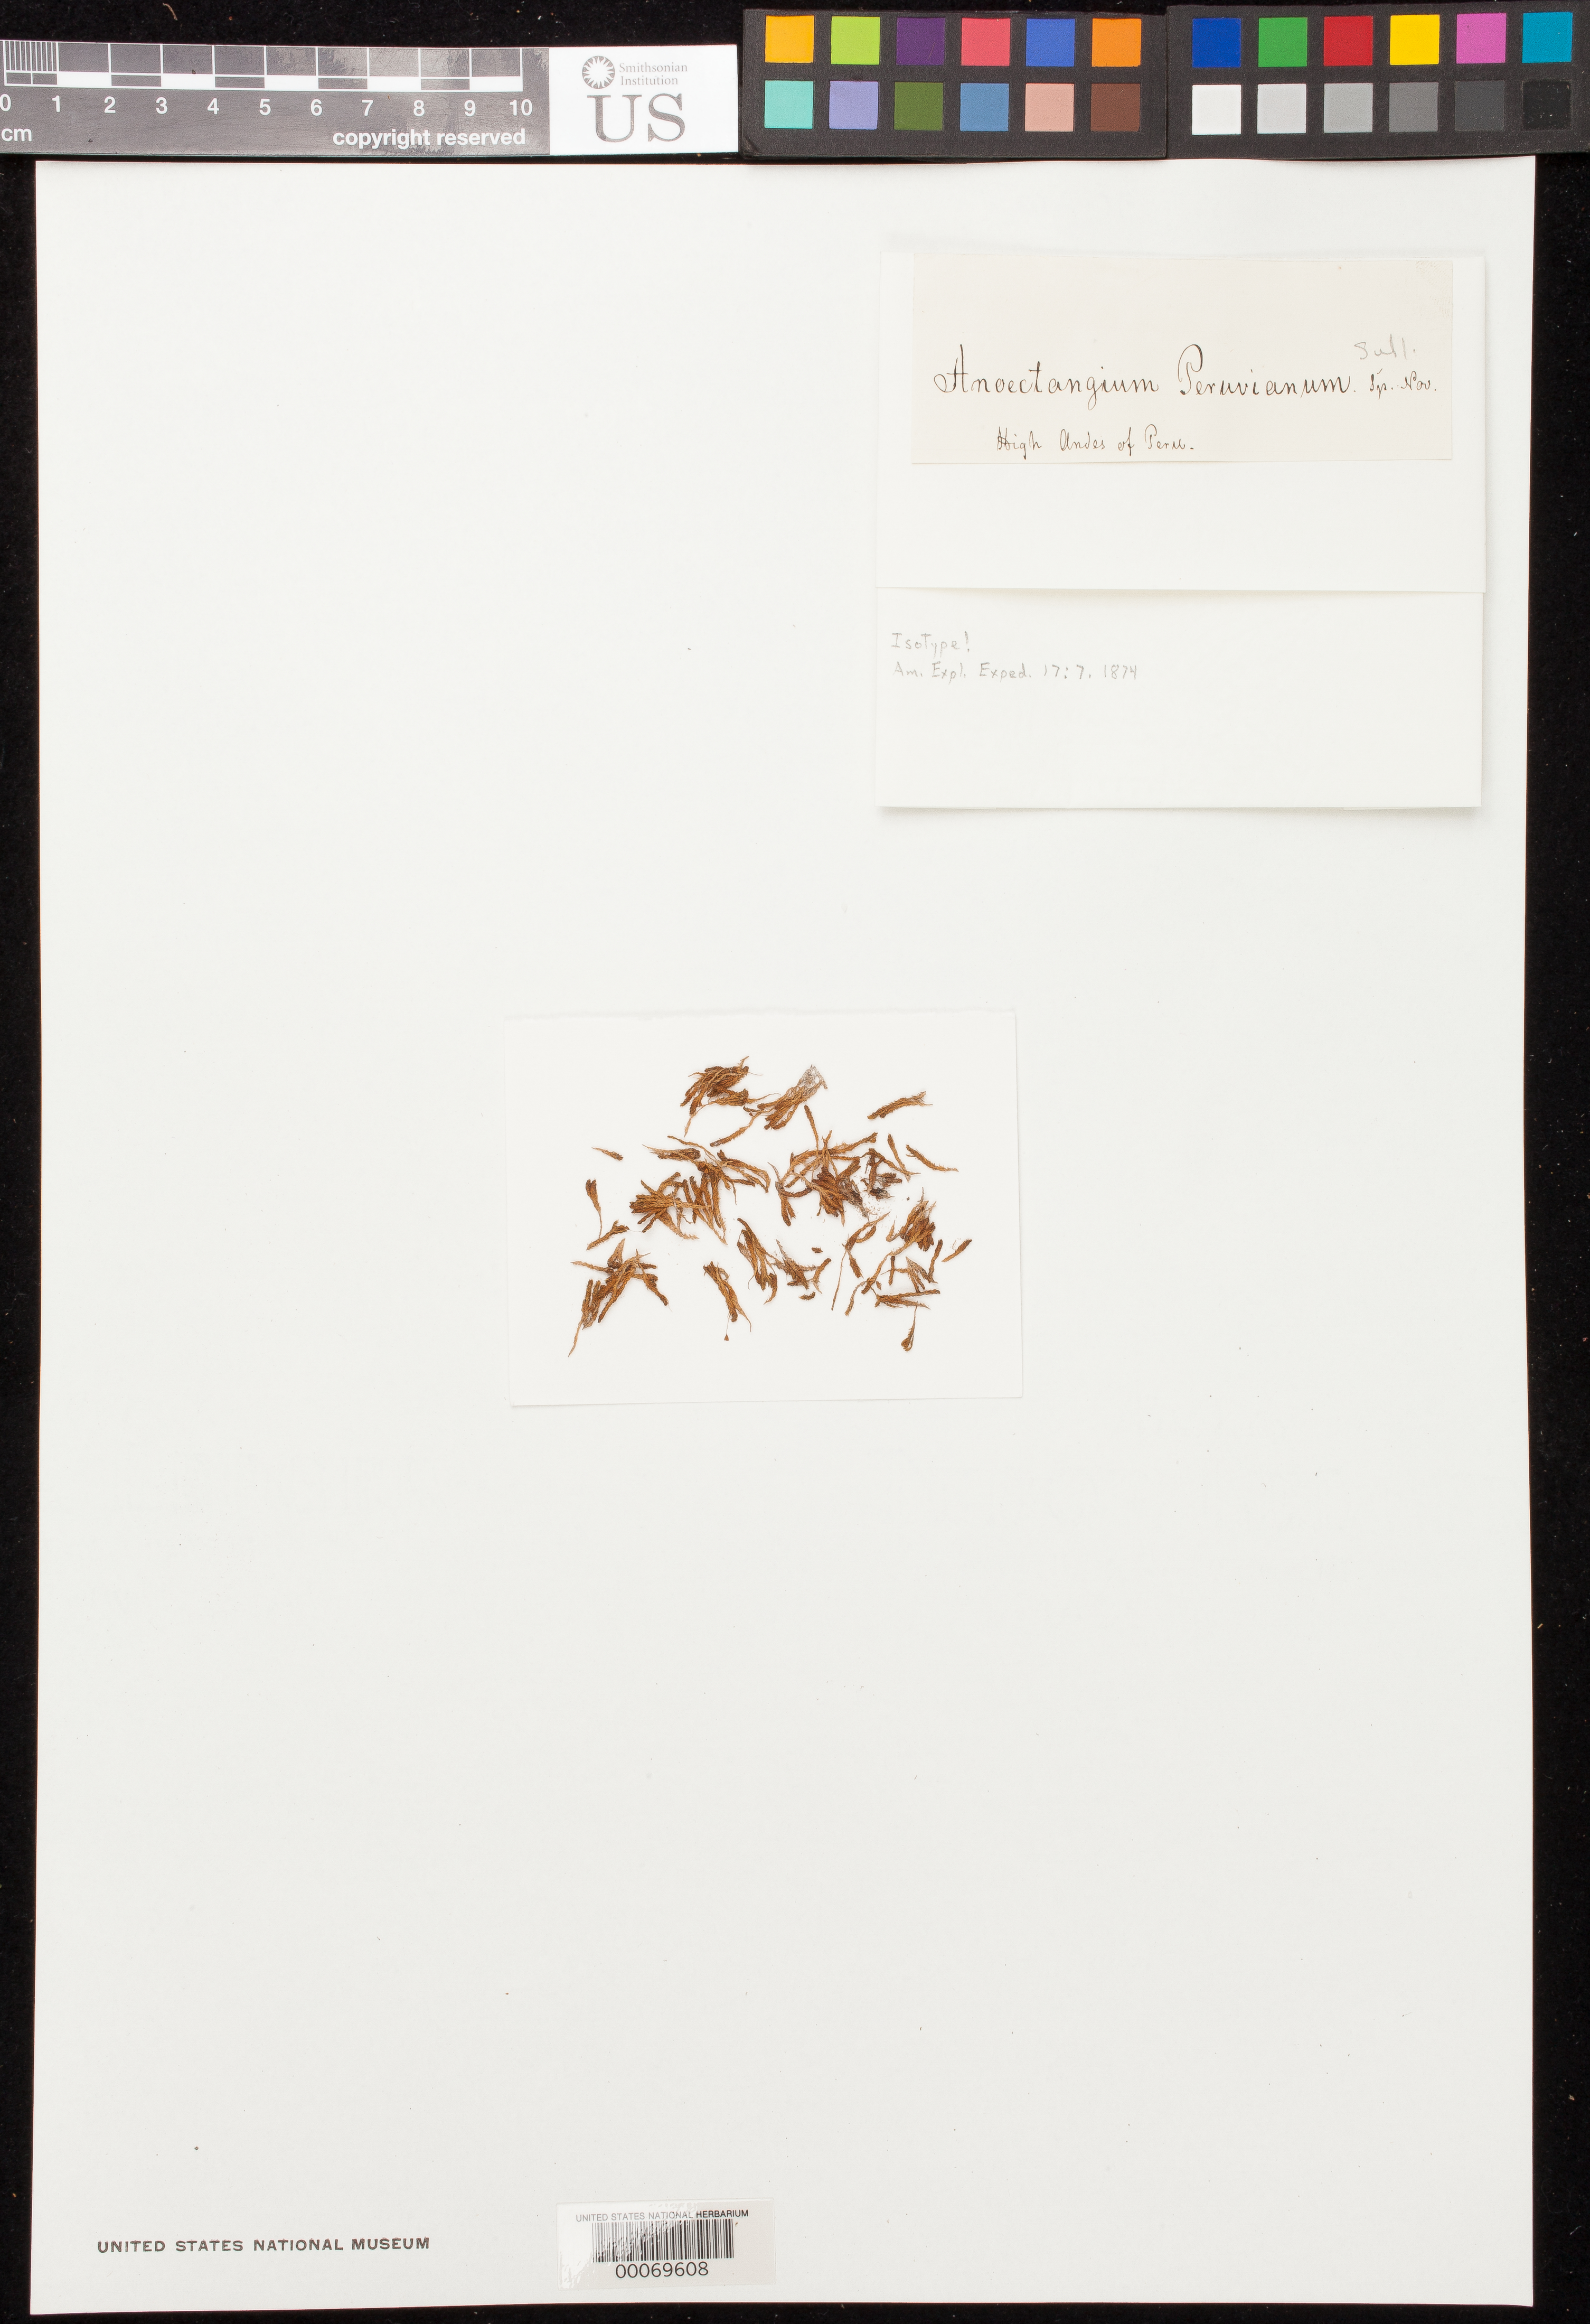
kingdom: Plantae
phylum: Bryophyta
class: Bryopsida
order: Pottiales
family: Pottiaceae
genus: Anoectangium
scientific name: Anoectangium peruvianum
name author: Sull.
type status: Isotype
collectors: Wilkes Explor. Exped.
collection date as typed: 1838 to -- --- 1842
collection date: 1838/1842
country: Peru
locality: Andes Mountains